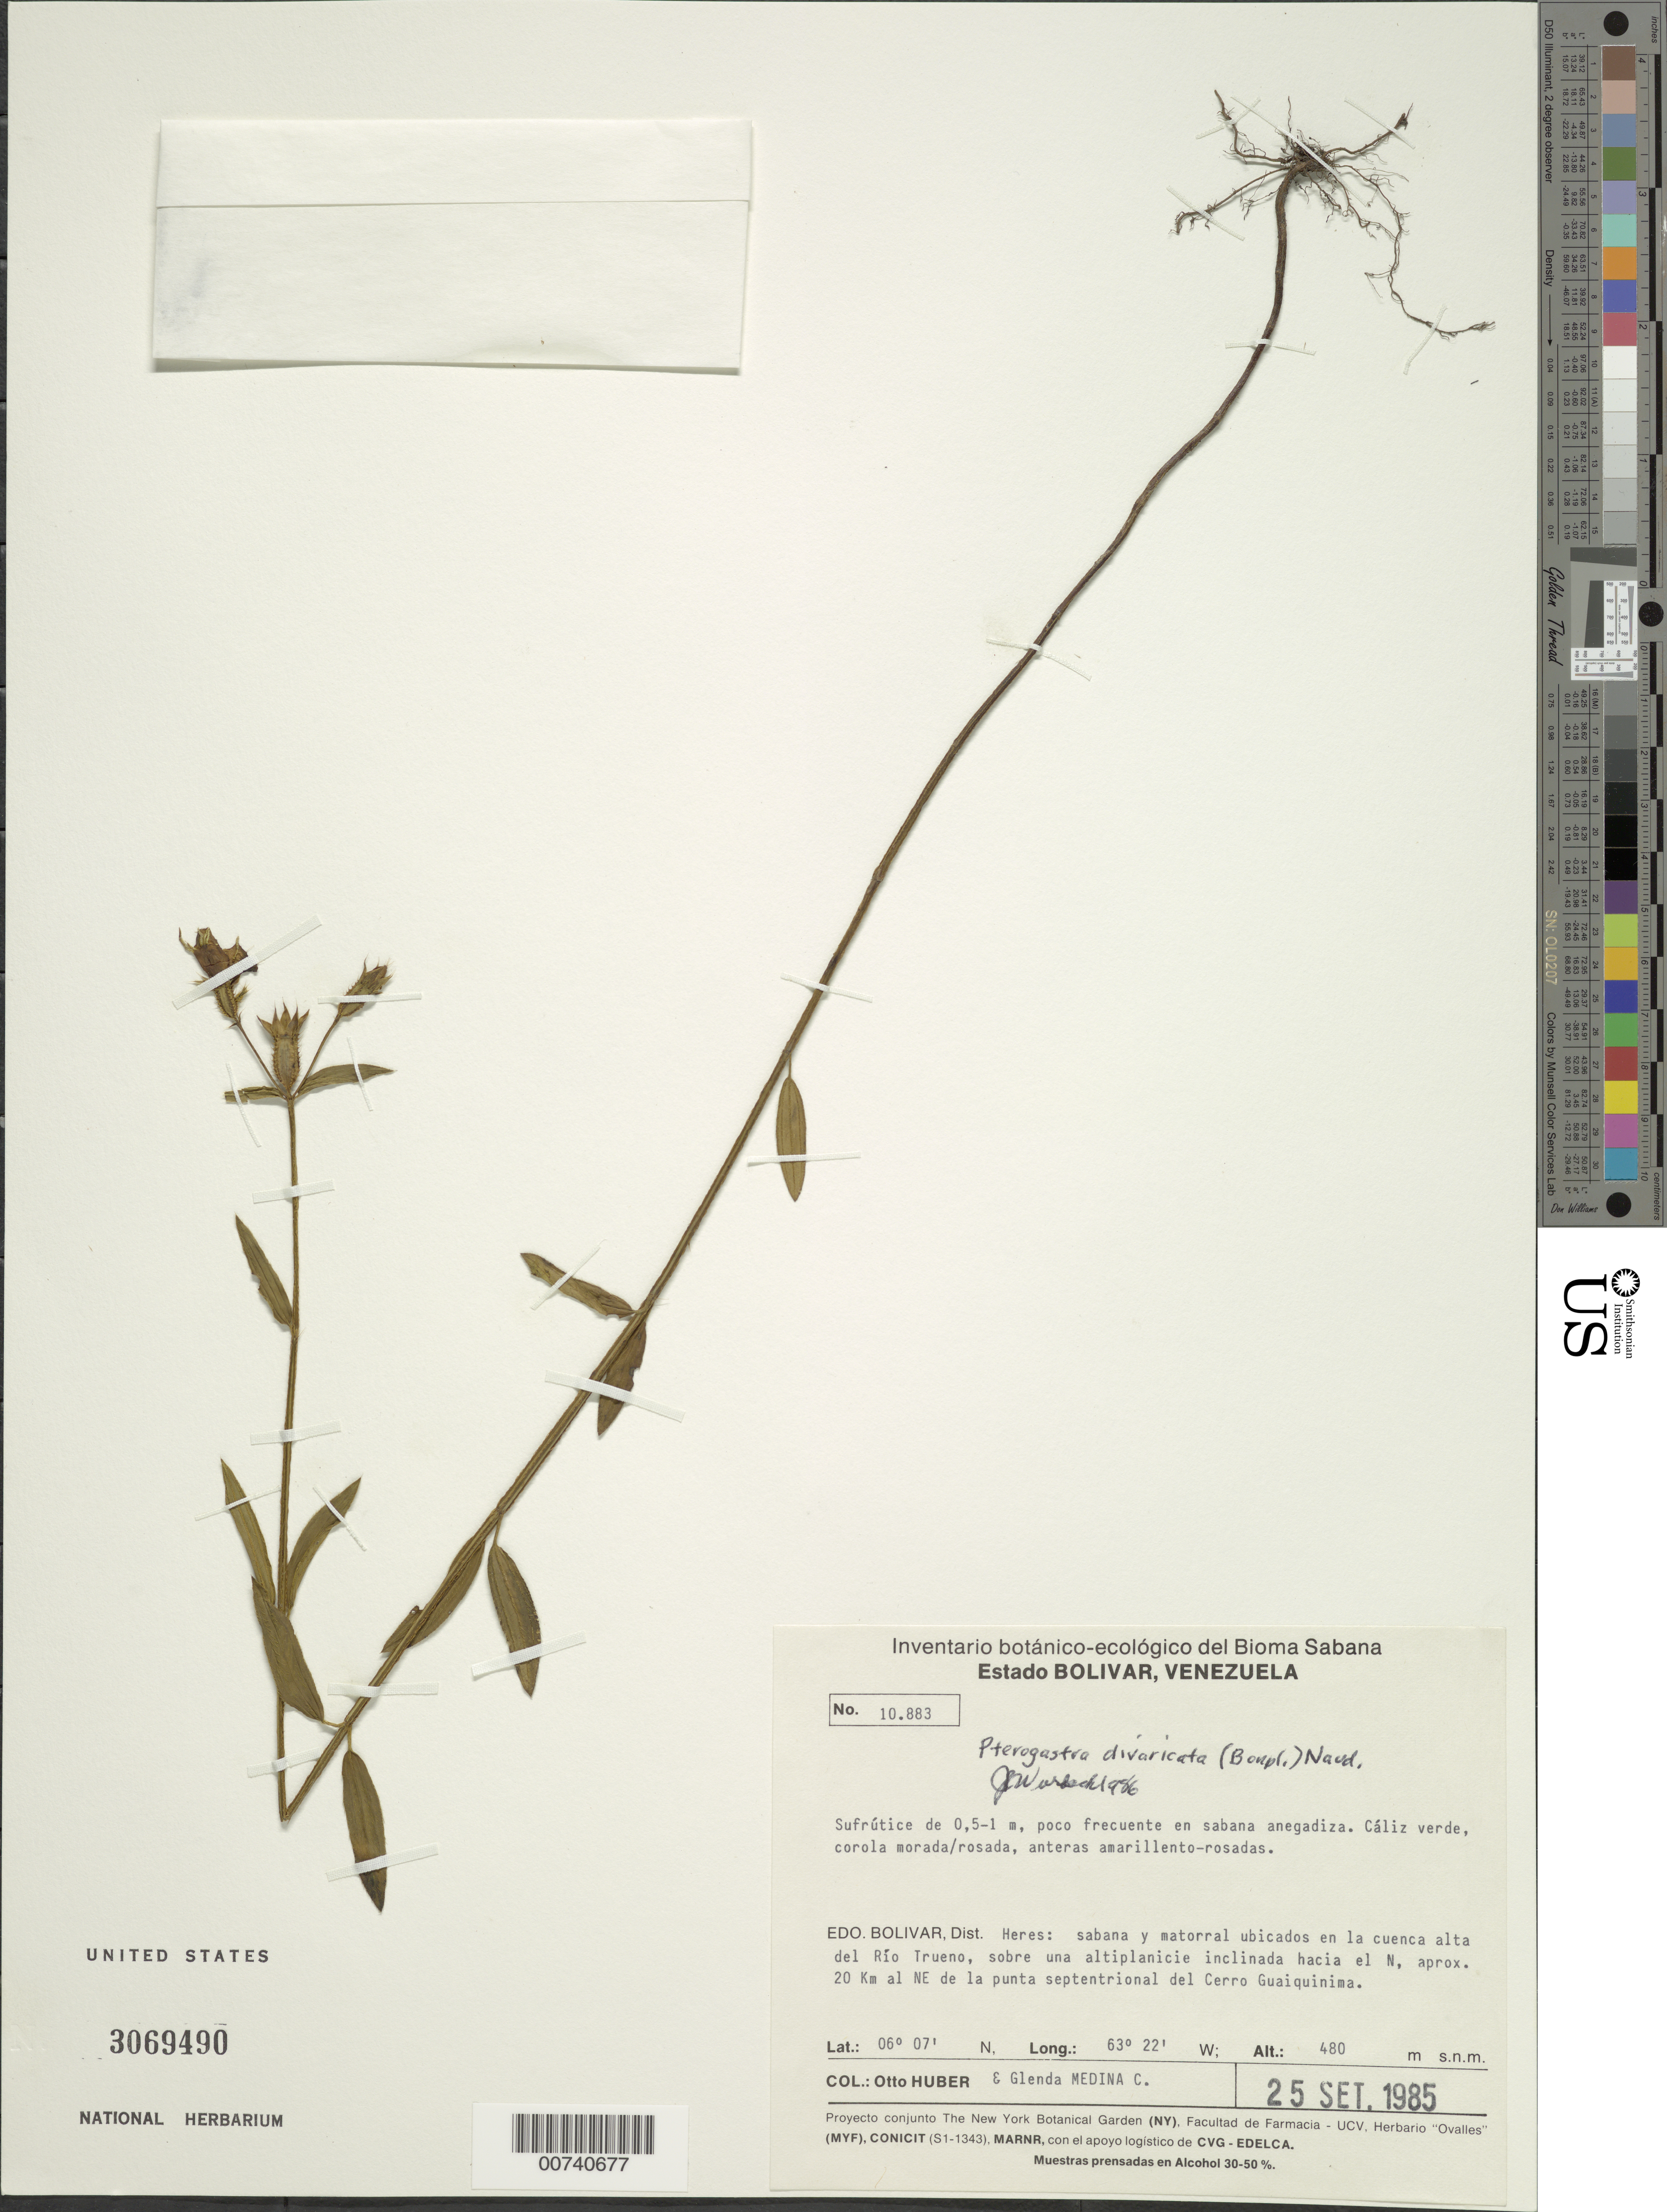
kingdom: Plantae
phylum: Tracheophyta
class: Magnoliopsida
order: Myrtales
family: Melastomataceae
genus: Pterogastra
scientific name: Pterogastra divaricata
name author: (Bonpl.) Naudin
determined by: Wurdack, John J., (US), US (UNITED STATES)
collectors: O. Huber & G. Medina C.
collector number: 10883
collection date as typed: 25-Sep-85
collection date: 1985-09-25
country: Venezuela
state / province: Bolívar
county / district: Heres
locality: Río Trueno, 20 km al NE de la punta septentríonal del Cerro Guaiquinima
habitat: Savanna, subject to flooding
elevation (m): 480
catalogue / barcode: US 3069490